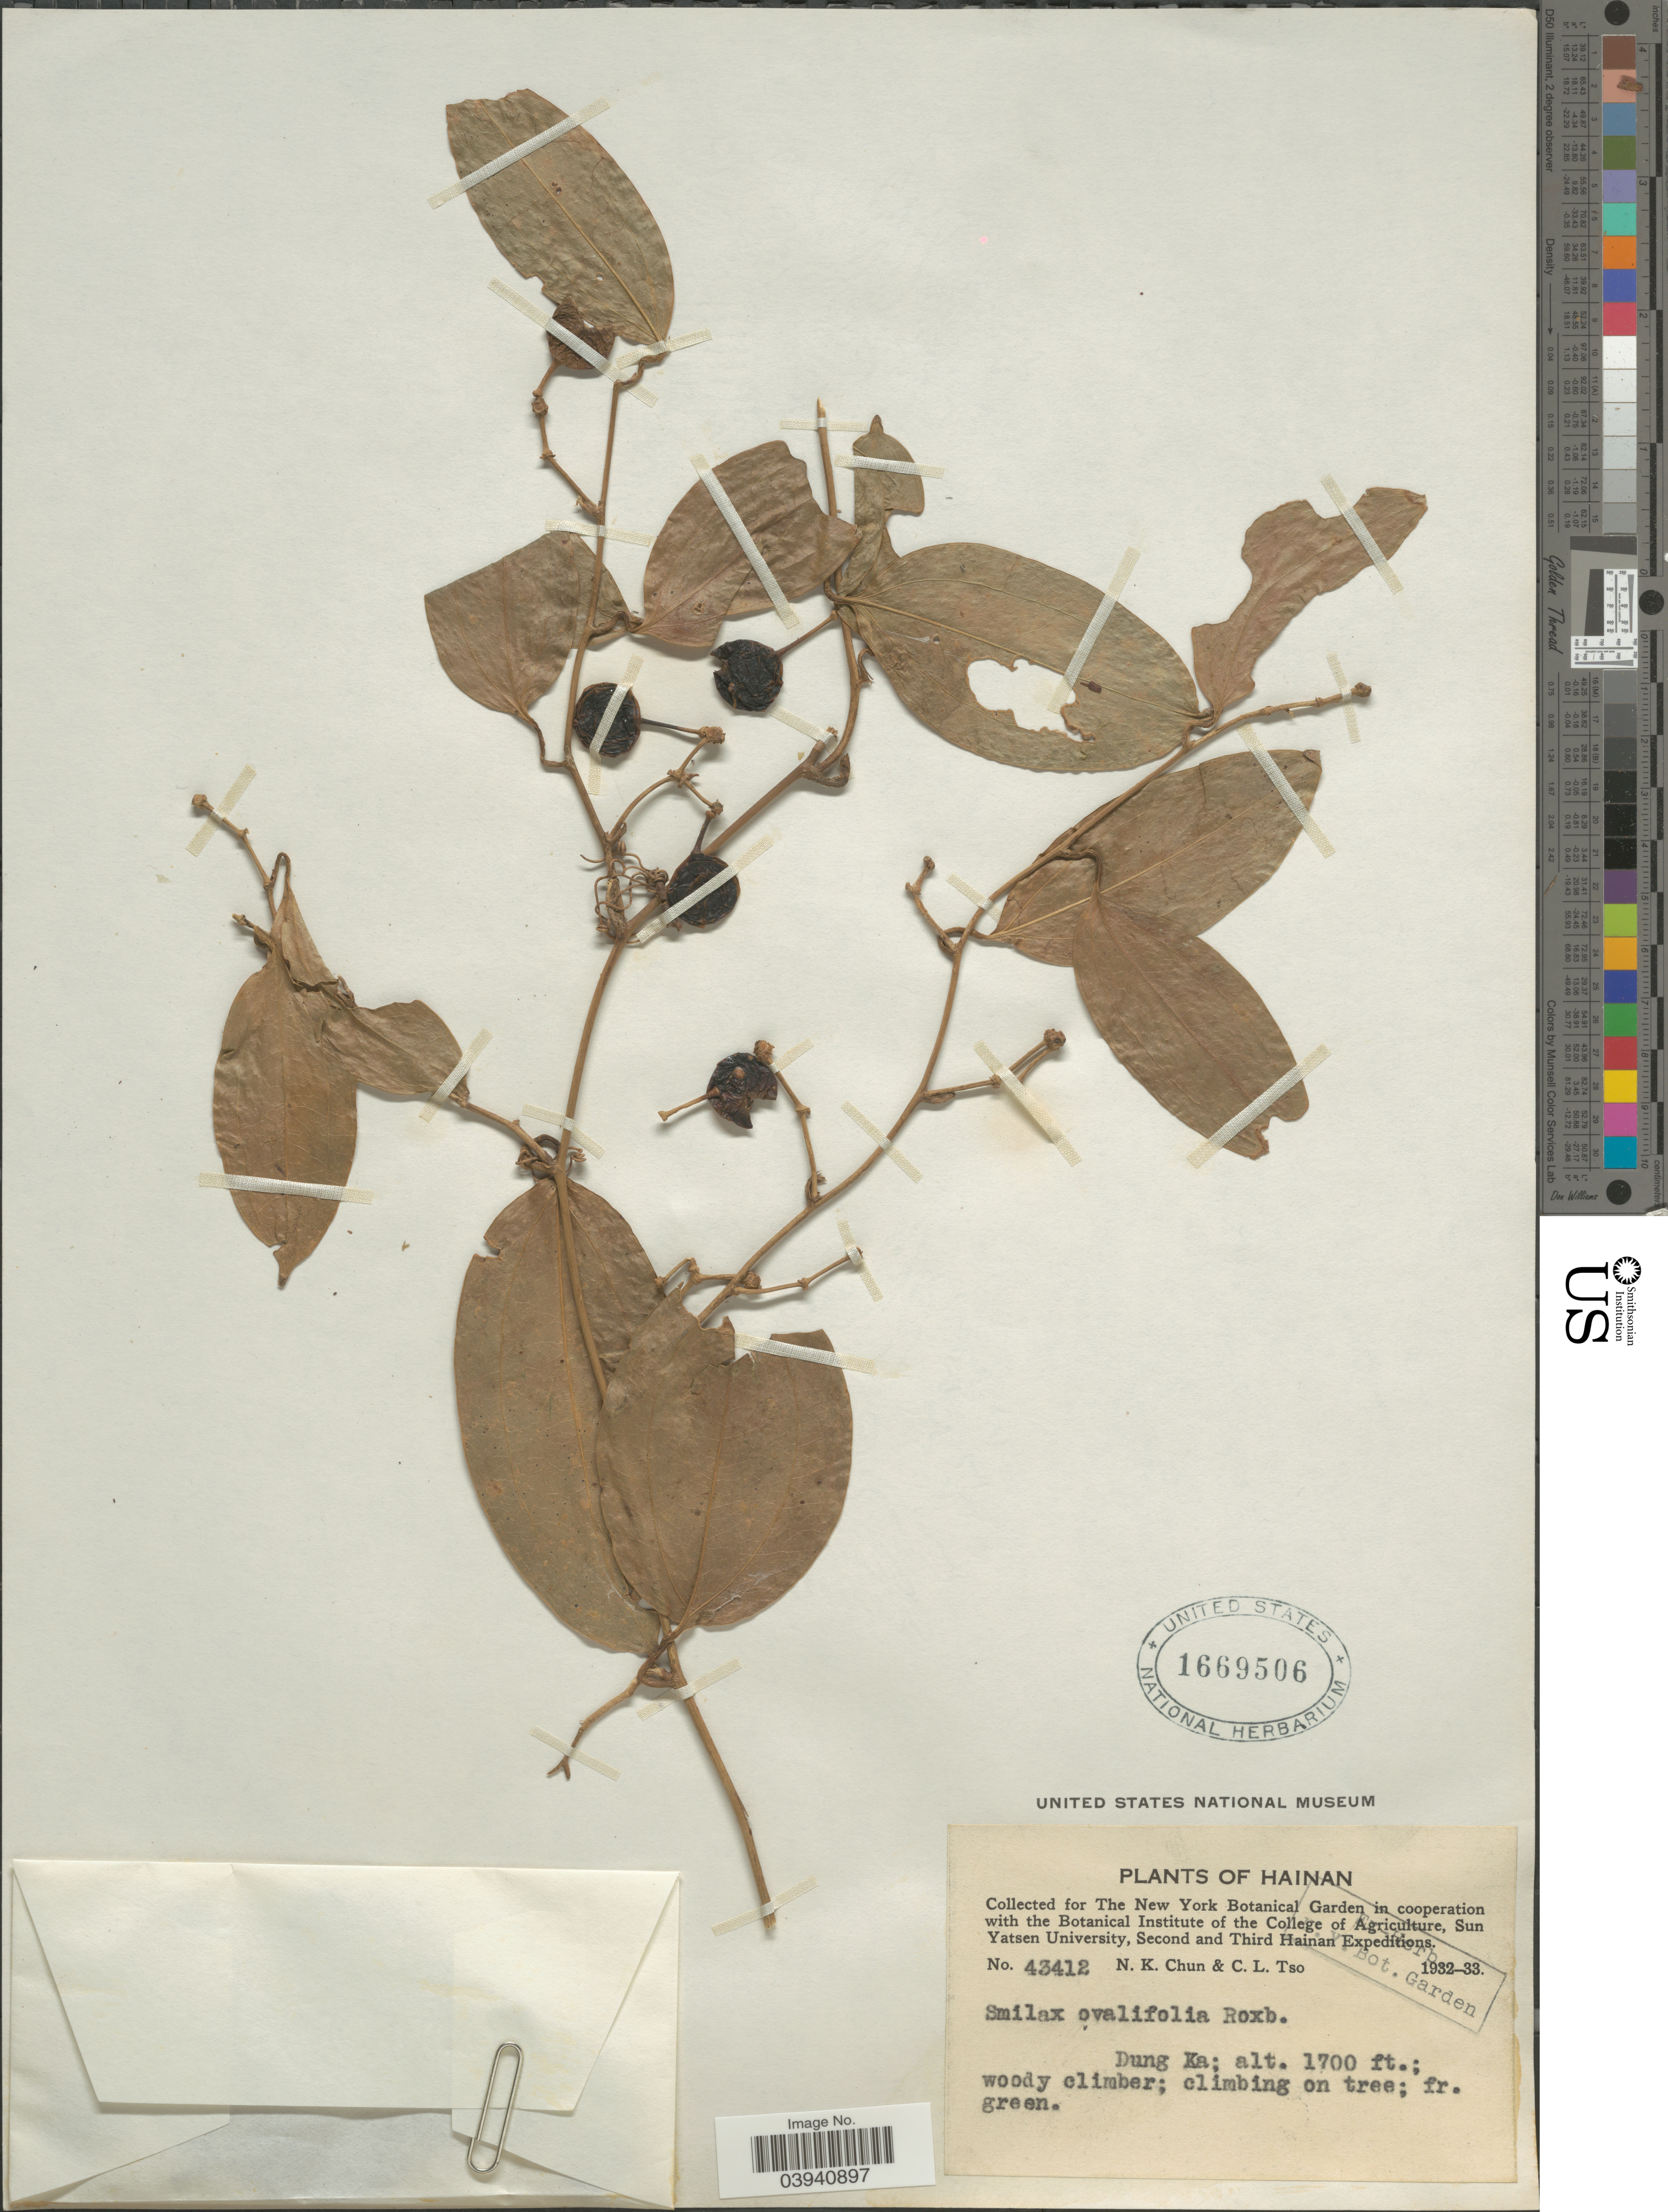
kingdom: Plantae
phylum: Tracheophyta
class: Liliopsida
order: Liliales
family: Smilacaceae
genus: Smilax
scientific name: Smilax ovalifolia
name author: Roxb. ex D. Don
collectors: N. K. Chun & C. Tso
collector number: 43412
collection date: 1932/1933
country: China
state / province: Hainan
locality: Dung Ka.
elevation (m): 518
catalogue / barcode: US 1669506